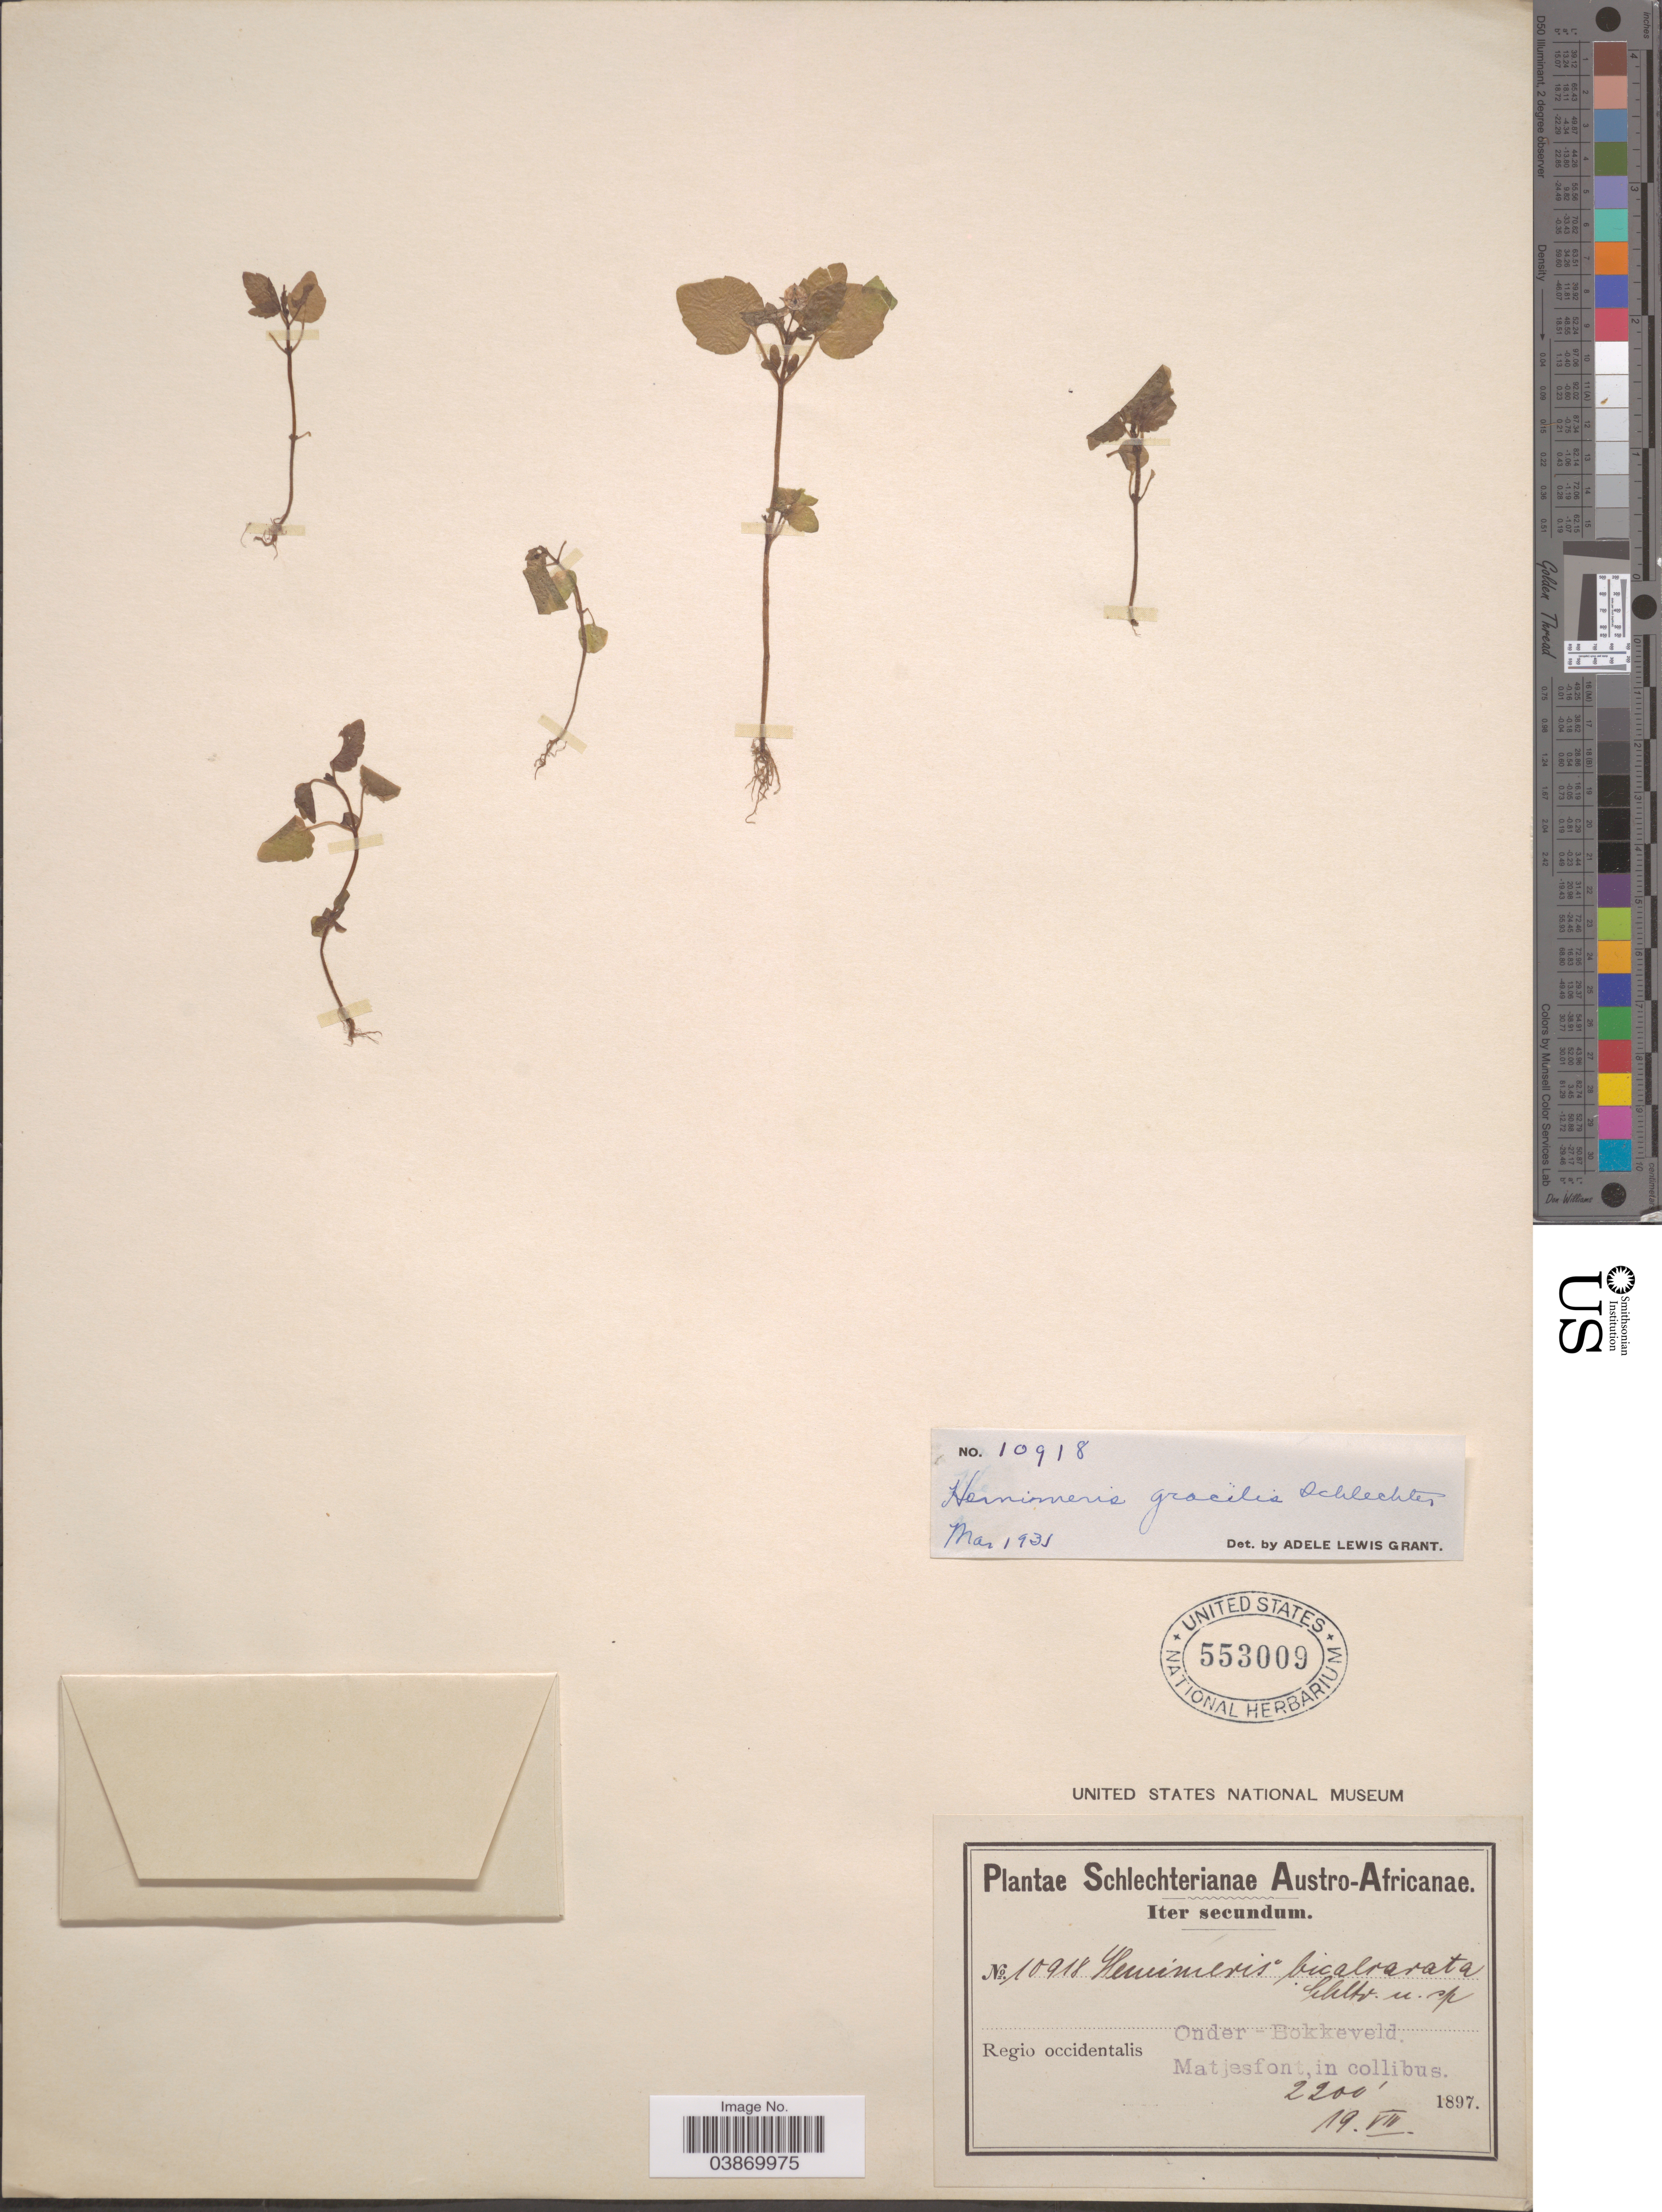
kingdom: Plantae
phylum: Tracheophyta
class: Magnoliopsida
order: Lamiales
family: Scrophulariaceae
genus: Hemimeris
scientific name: Hemimeris gracilis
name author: Schltr.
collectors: Schlechter, --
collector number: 10918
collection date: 1897-07-19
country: South Africa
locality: Austro-Africanae. Regio occidentalis. Onder-Bokkeveld. Matjesfont.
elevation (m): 671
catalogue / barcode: US 553009